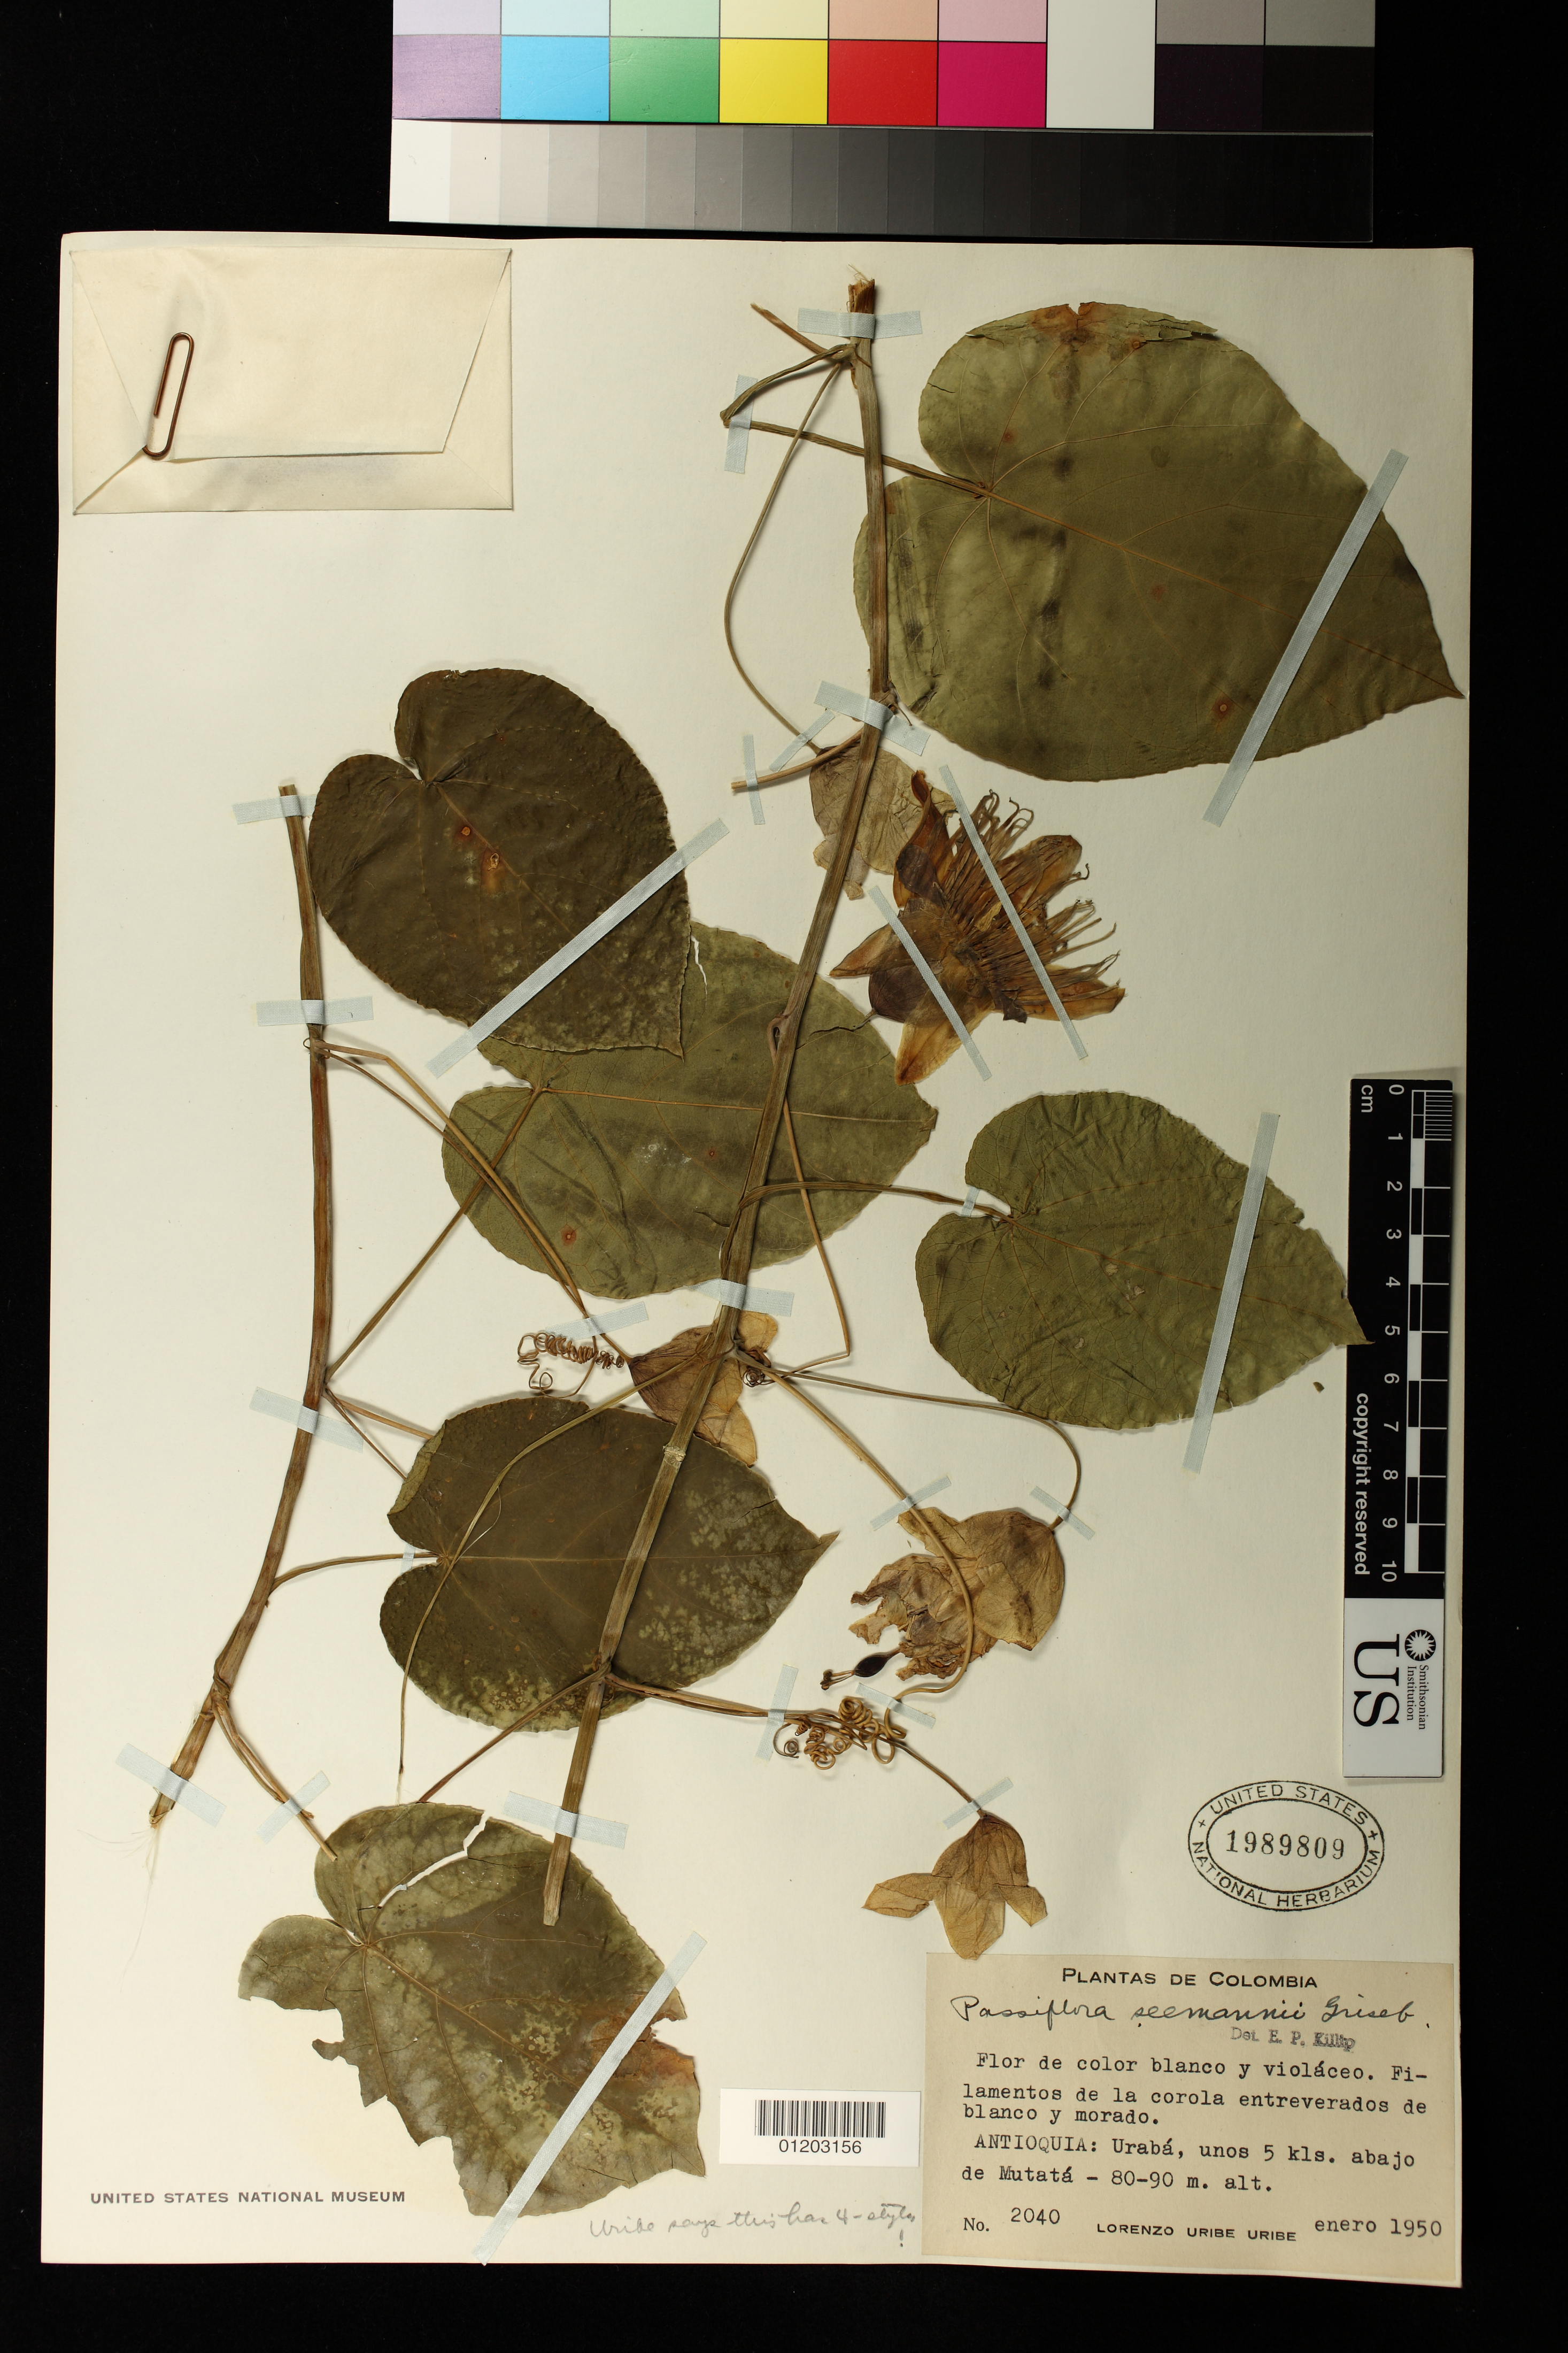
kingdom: Plantae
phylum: Tracheophyta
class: Magnoliopsida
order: Malpighiales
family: Passifloraceae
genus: Passiflora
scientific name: Passiflora seemannii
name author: Griseb.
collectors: L. Uribe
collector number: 2040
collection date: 1950-01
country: Colombia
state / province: Antioquia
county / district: Uraba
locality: unos 5 kls. abajo de Mutata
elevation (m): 80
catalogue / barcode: US 1989809